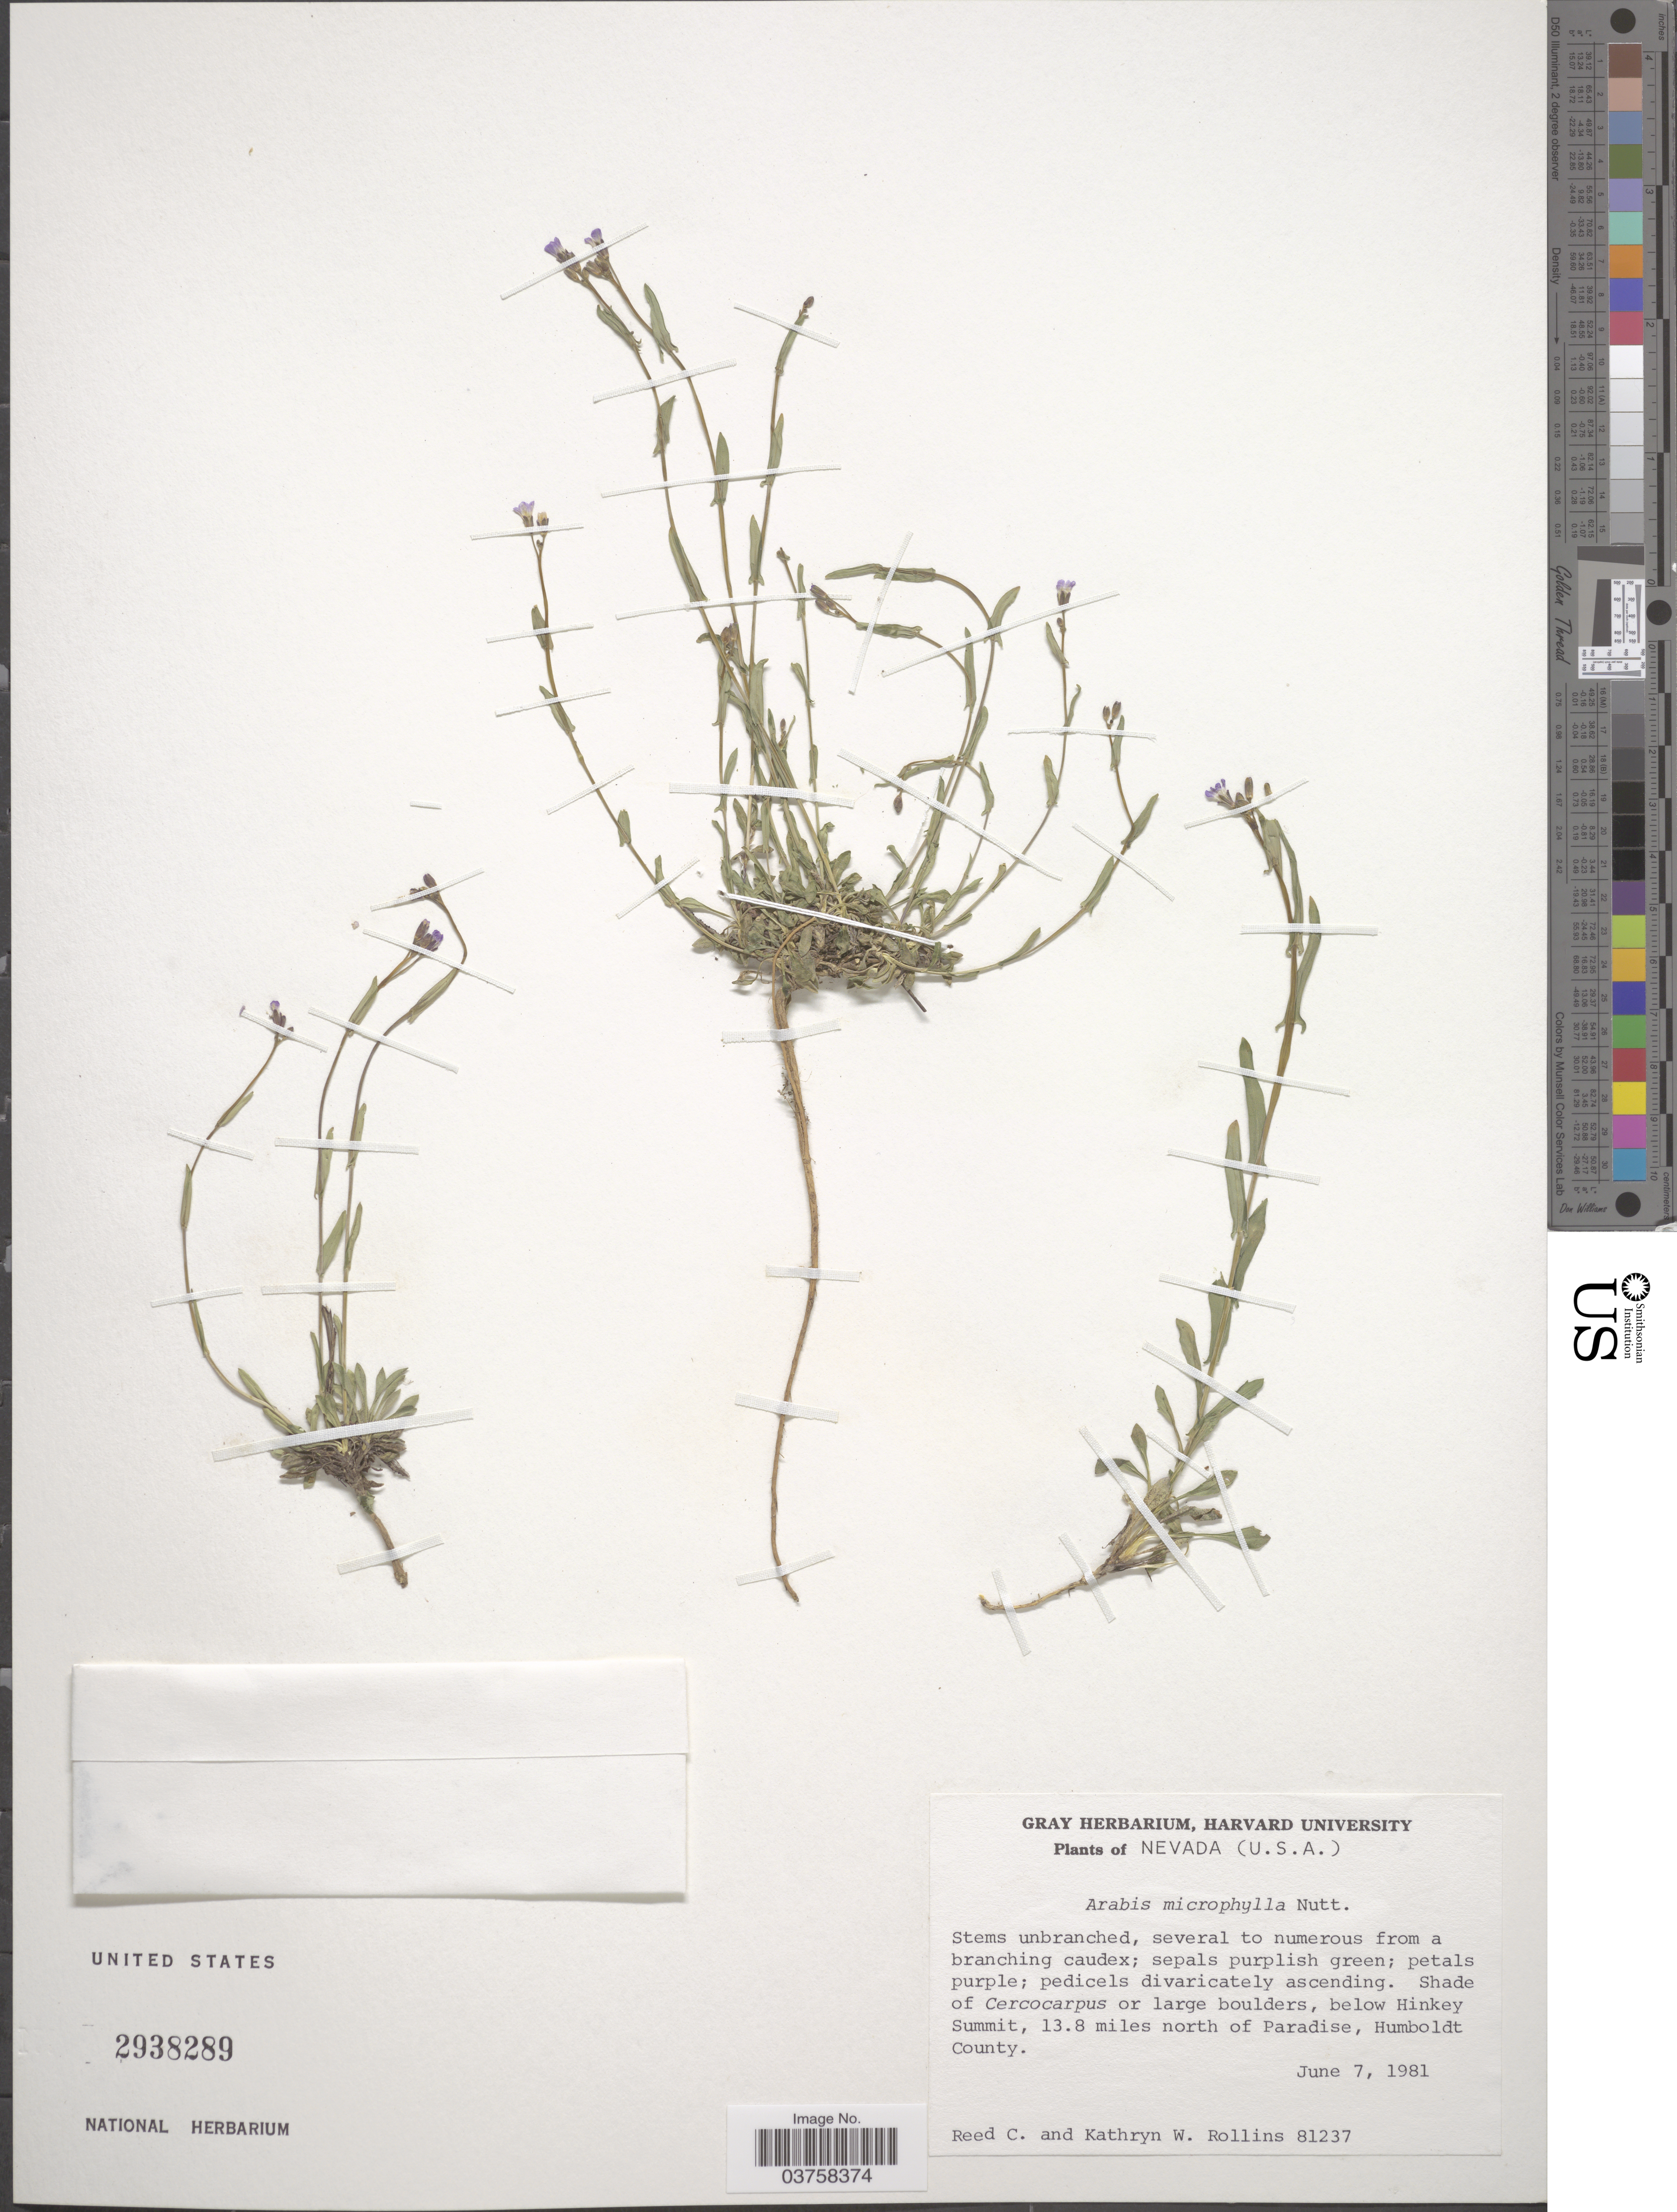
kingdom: Plantae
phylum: Tracheophyta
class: Magnoliopsida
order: Brassicales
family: Brassicaceae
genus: Arabis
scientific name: Arabis microphylla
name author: Nutt.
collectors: R. C. Rollins & K. W. Rollins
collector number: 81237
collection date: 1981-06-07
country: United States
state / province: Nevada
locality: Below Hinkey Summit, 13.8 miles north of Paradise, Humboldt County.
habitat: shade of large boulders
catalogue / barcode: US 2938289